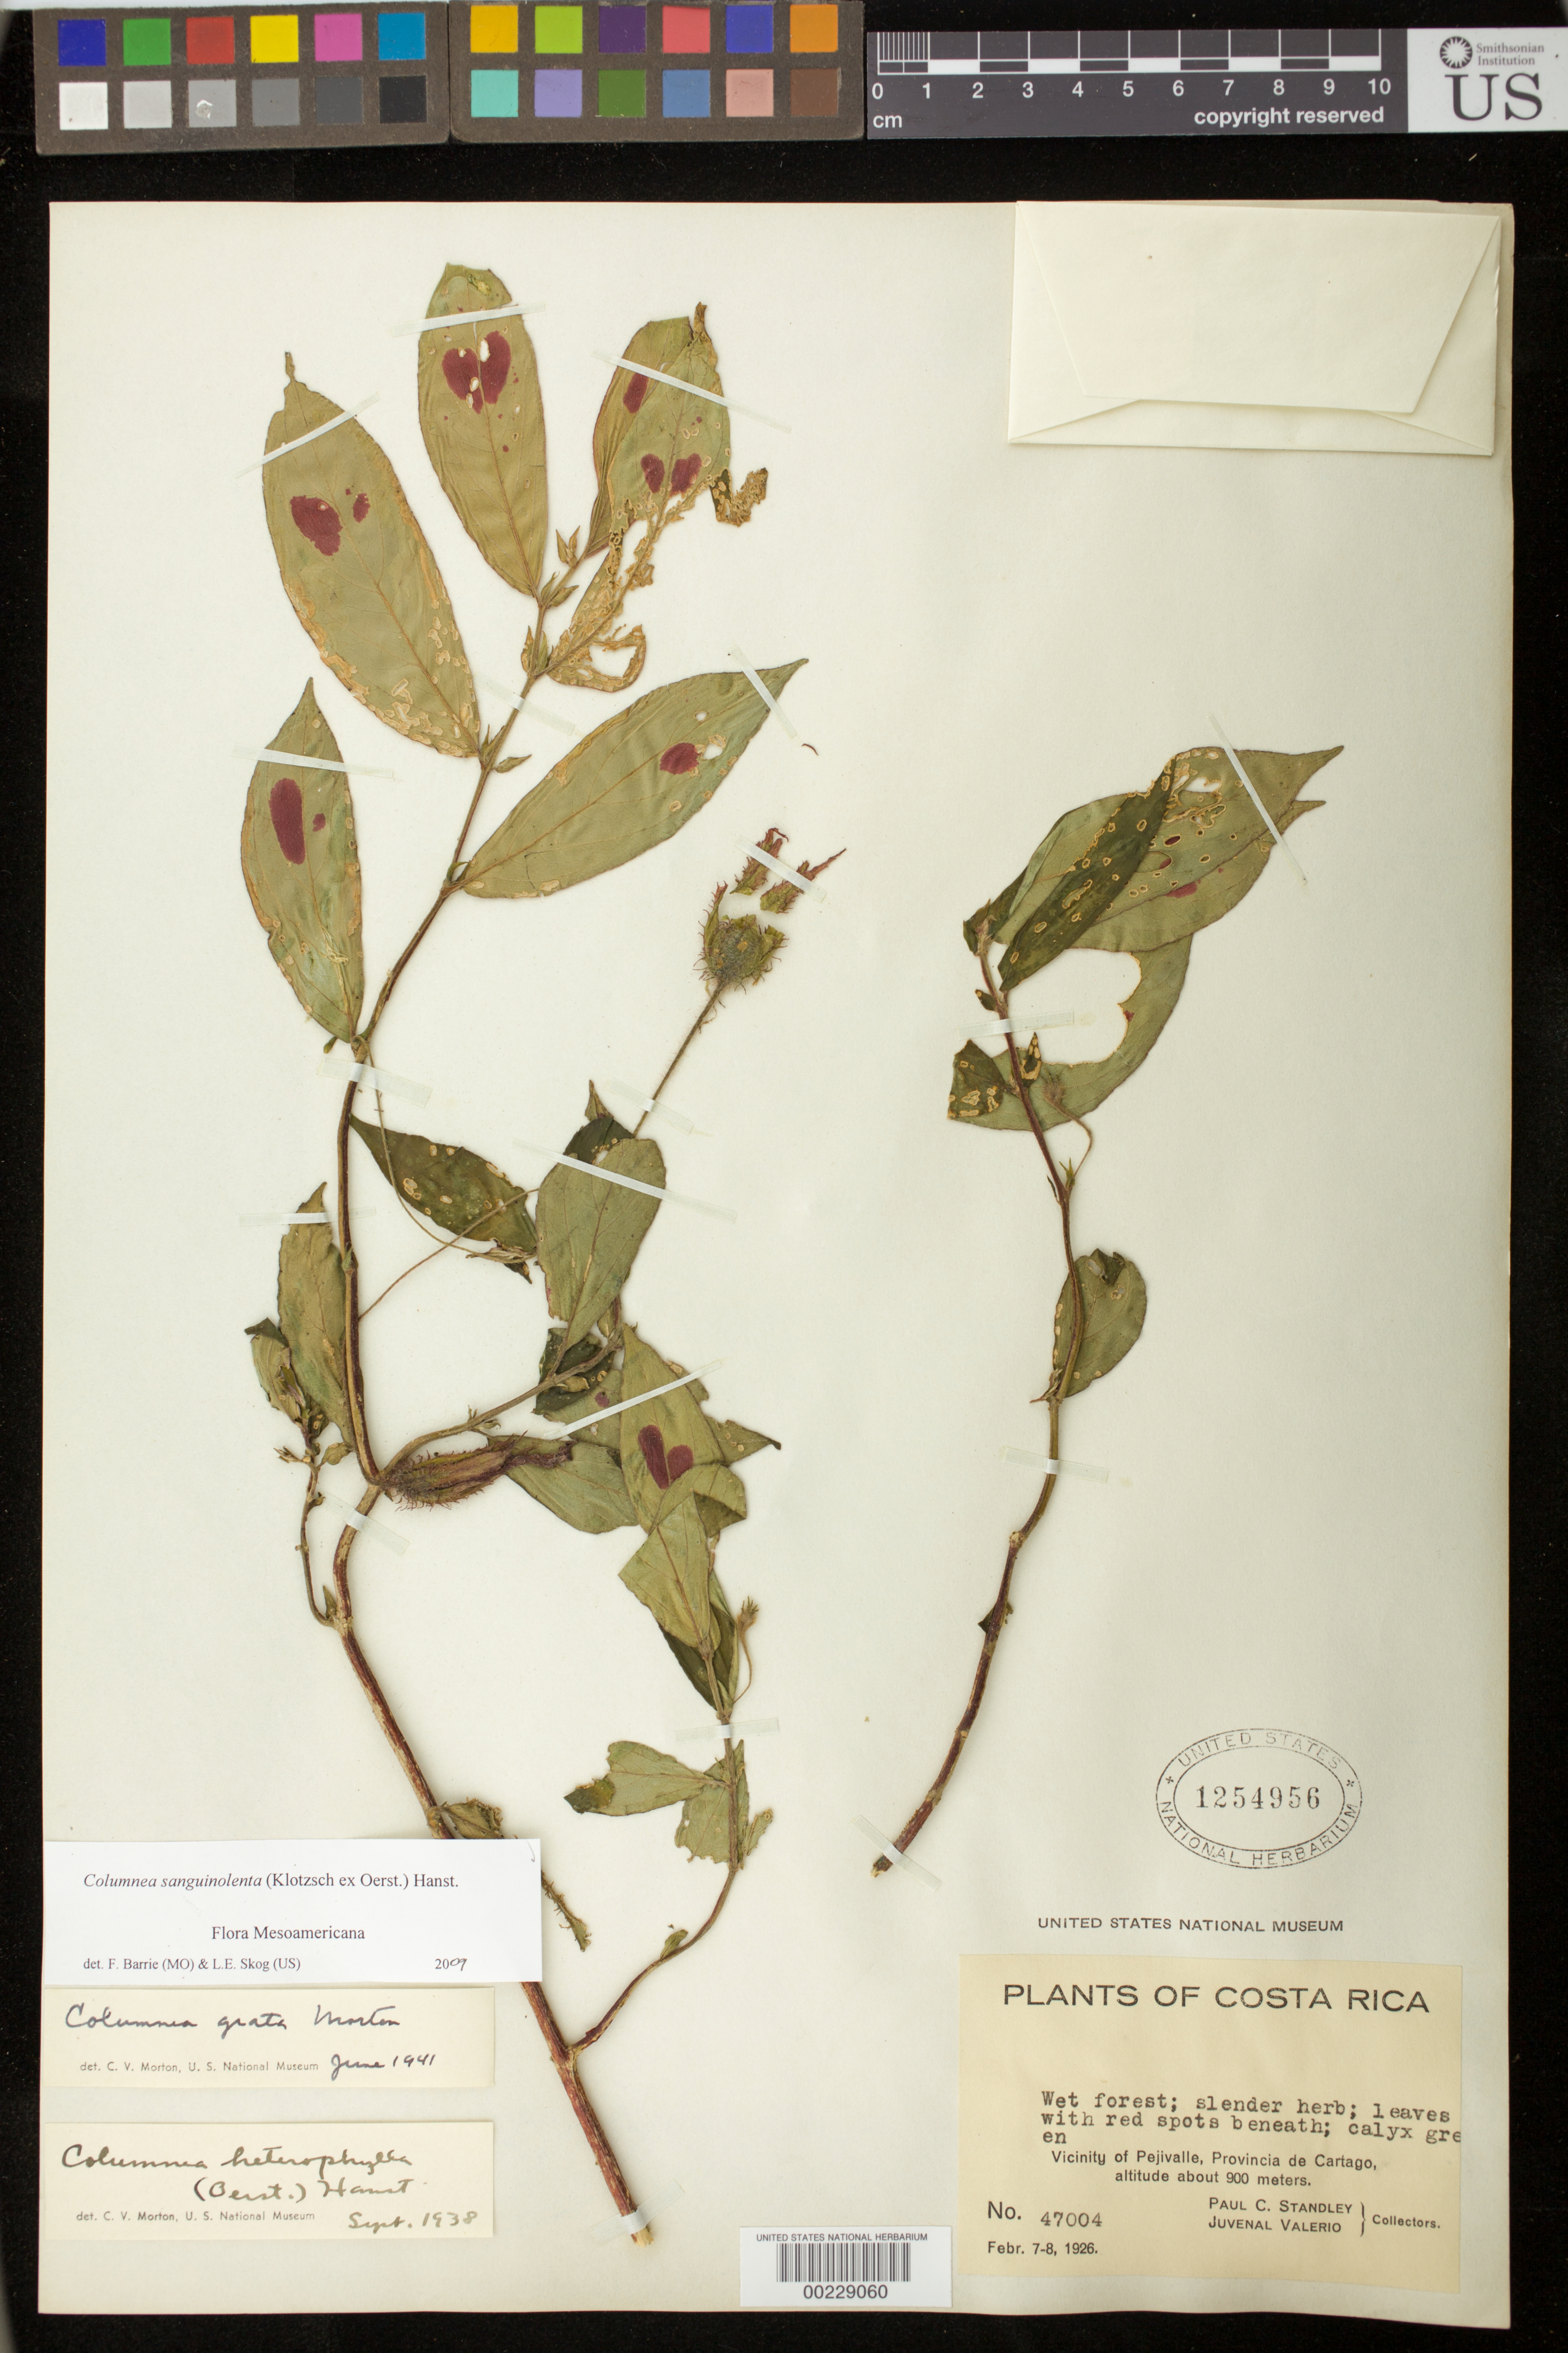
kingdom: Plantae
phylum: Tracheophyta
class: Magnoliopsida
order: Lamiales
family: Gesneriaceae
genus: Columnea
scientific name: Columnea sanguinolenta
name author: (Klotzsch ex Oerst.) Hanst.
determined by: Barrie, F. R.; Skog, Laurence E.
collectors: P. C. Standley & J. Valerio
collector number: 47004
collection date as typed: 7-8 Feb 1926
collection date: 1926-02-07/1926-02-08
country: Costa Rica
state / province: Cartago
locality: Vicinity of Pejivalle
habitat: Wet forest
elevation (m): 900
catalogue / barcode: US 1254956